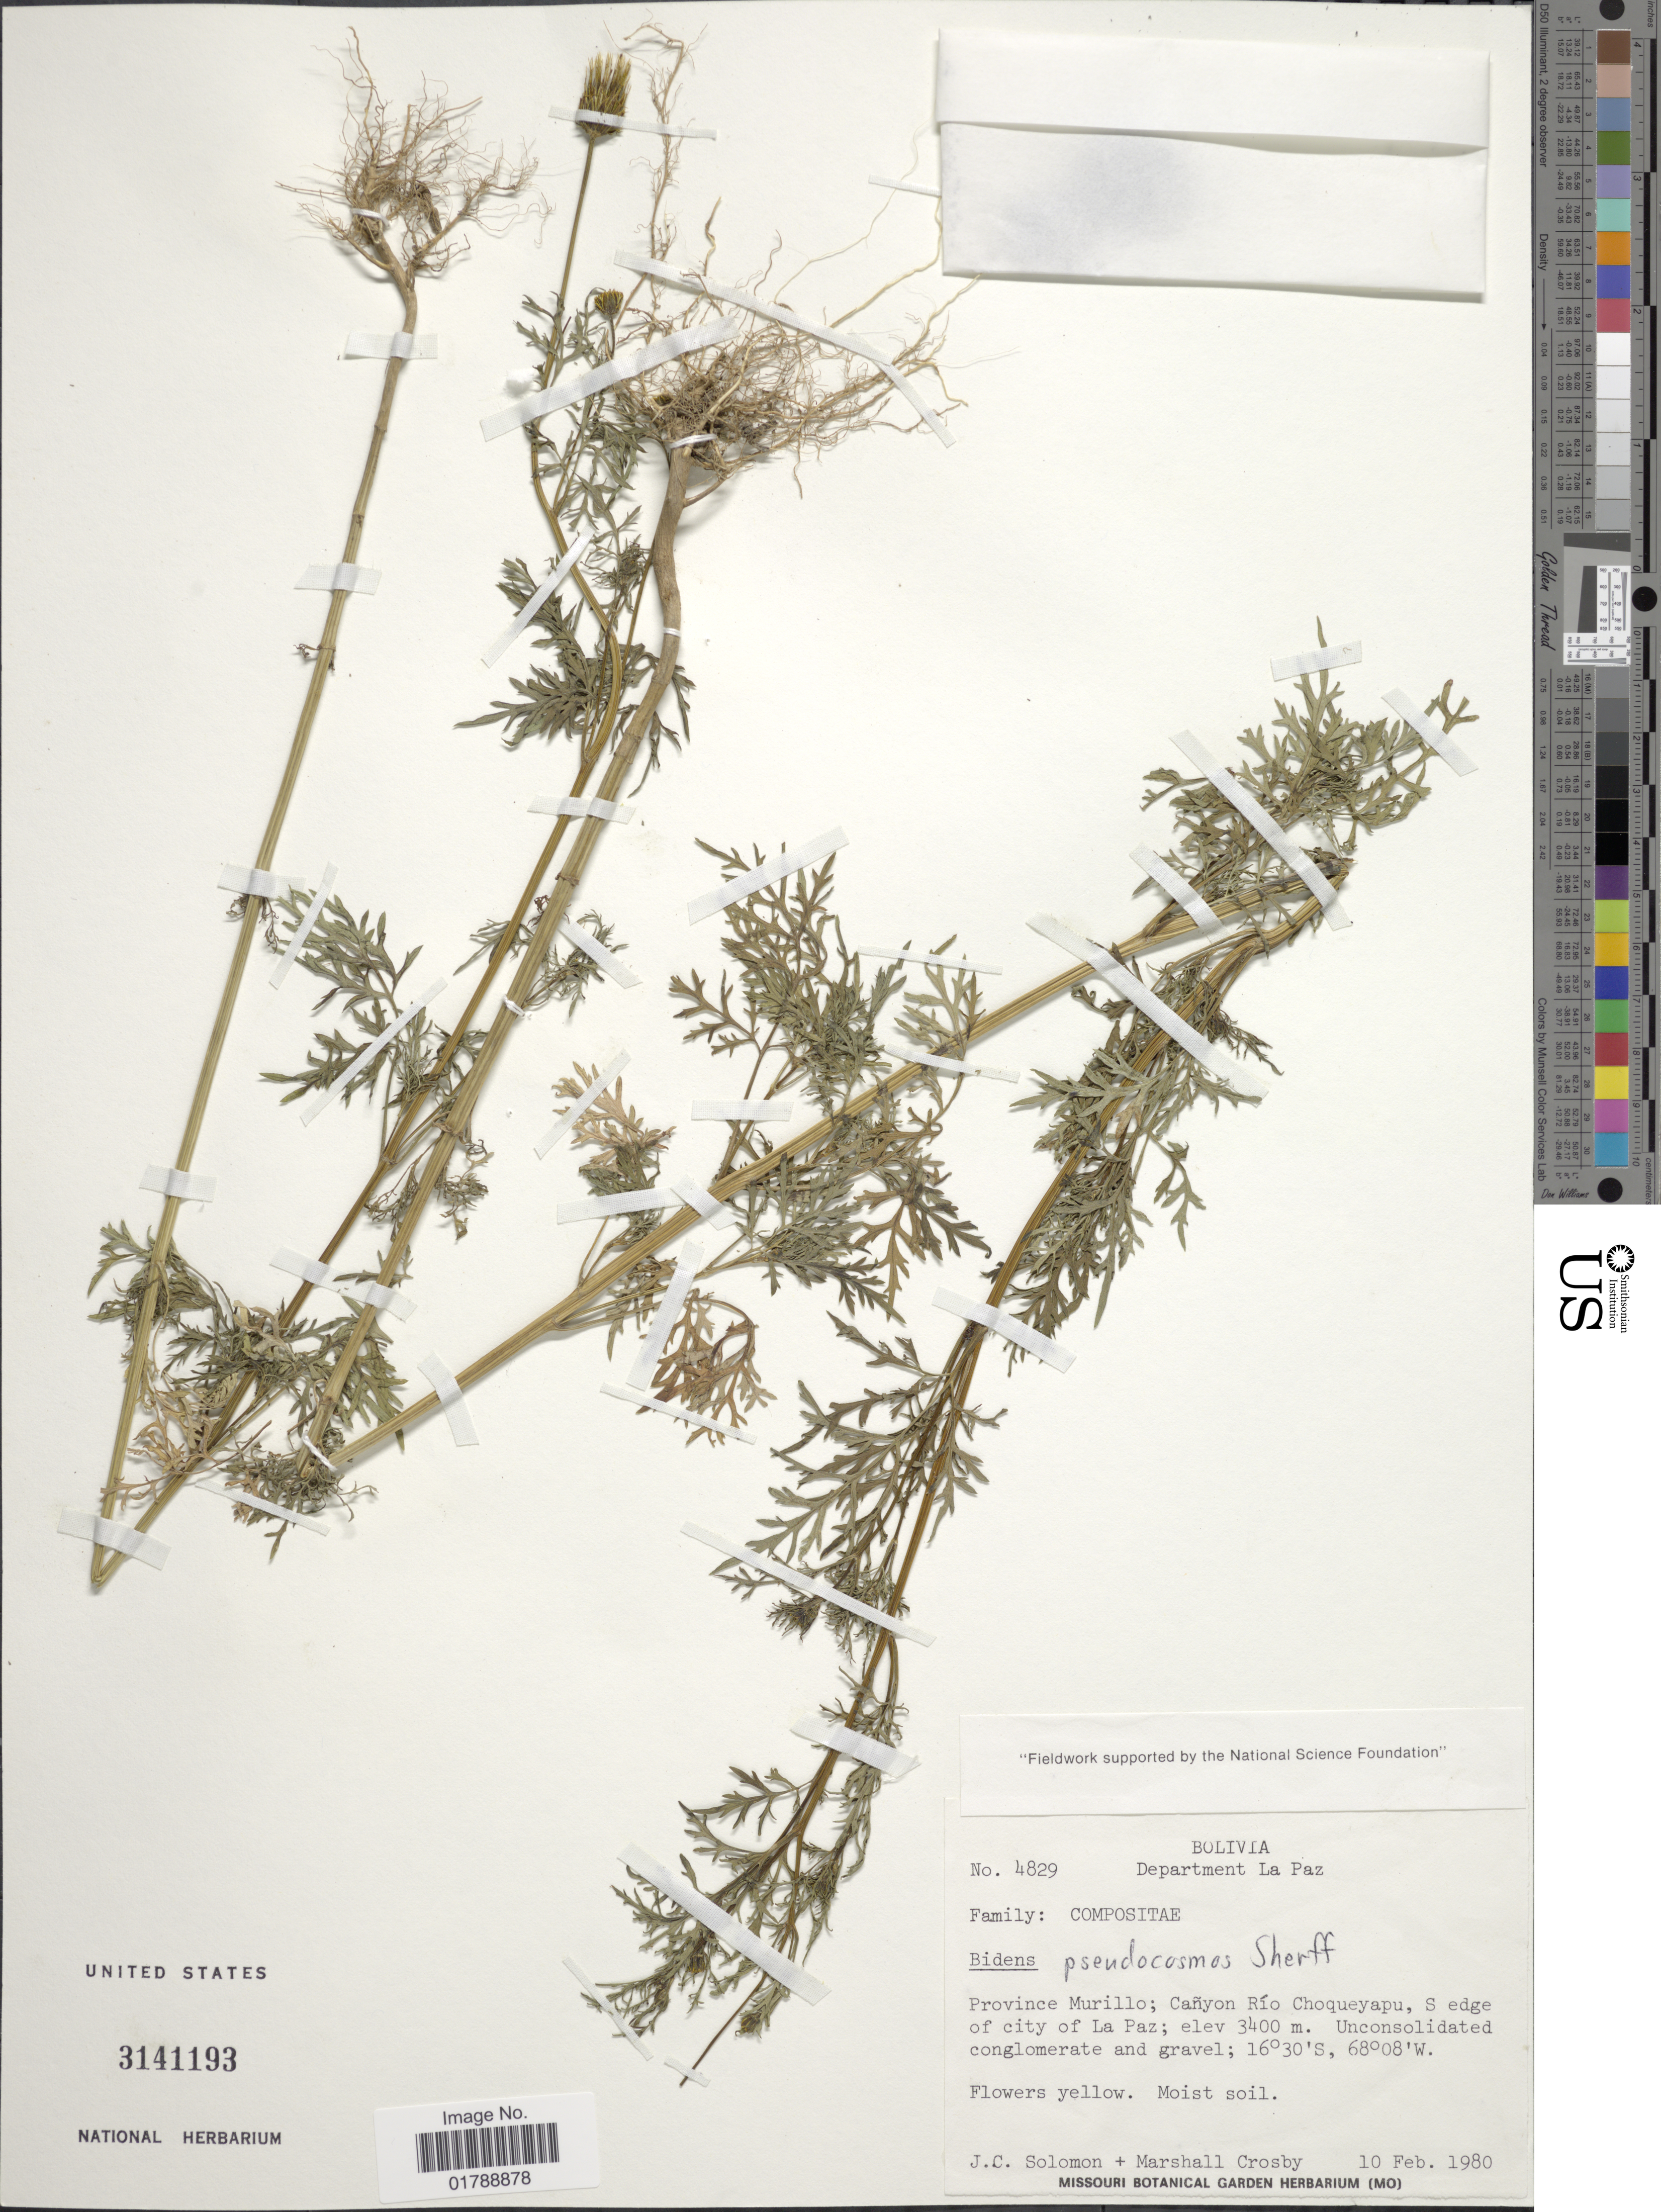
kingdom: Plantae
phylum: Tracheophyta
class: Magnoliopsida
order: Asterales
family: Asteraceae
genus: Bidens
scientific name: Bidens pseudocosmos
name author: Sherff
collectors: J. C. Solomon & M. R. Crosby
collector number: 4829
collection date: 1980-02-10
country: Bolivia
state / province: La Paz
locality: Province Murillo; Cañyon Río Choqueyapu, S edge of city of La Paz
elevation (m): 3400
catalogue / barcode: US 3141193